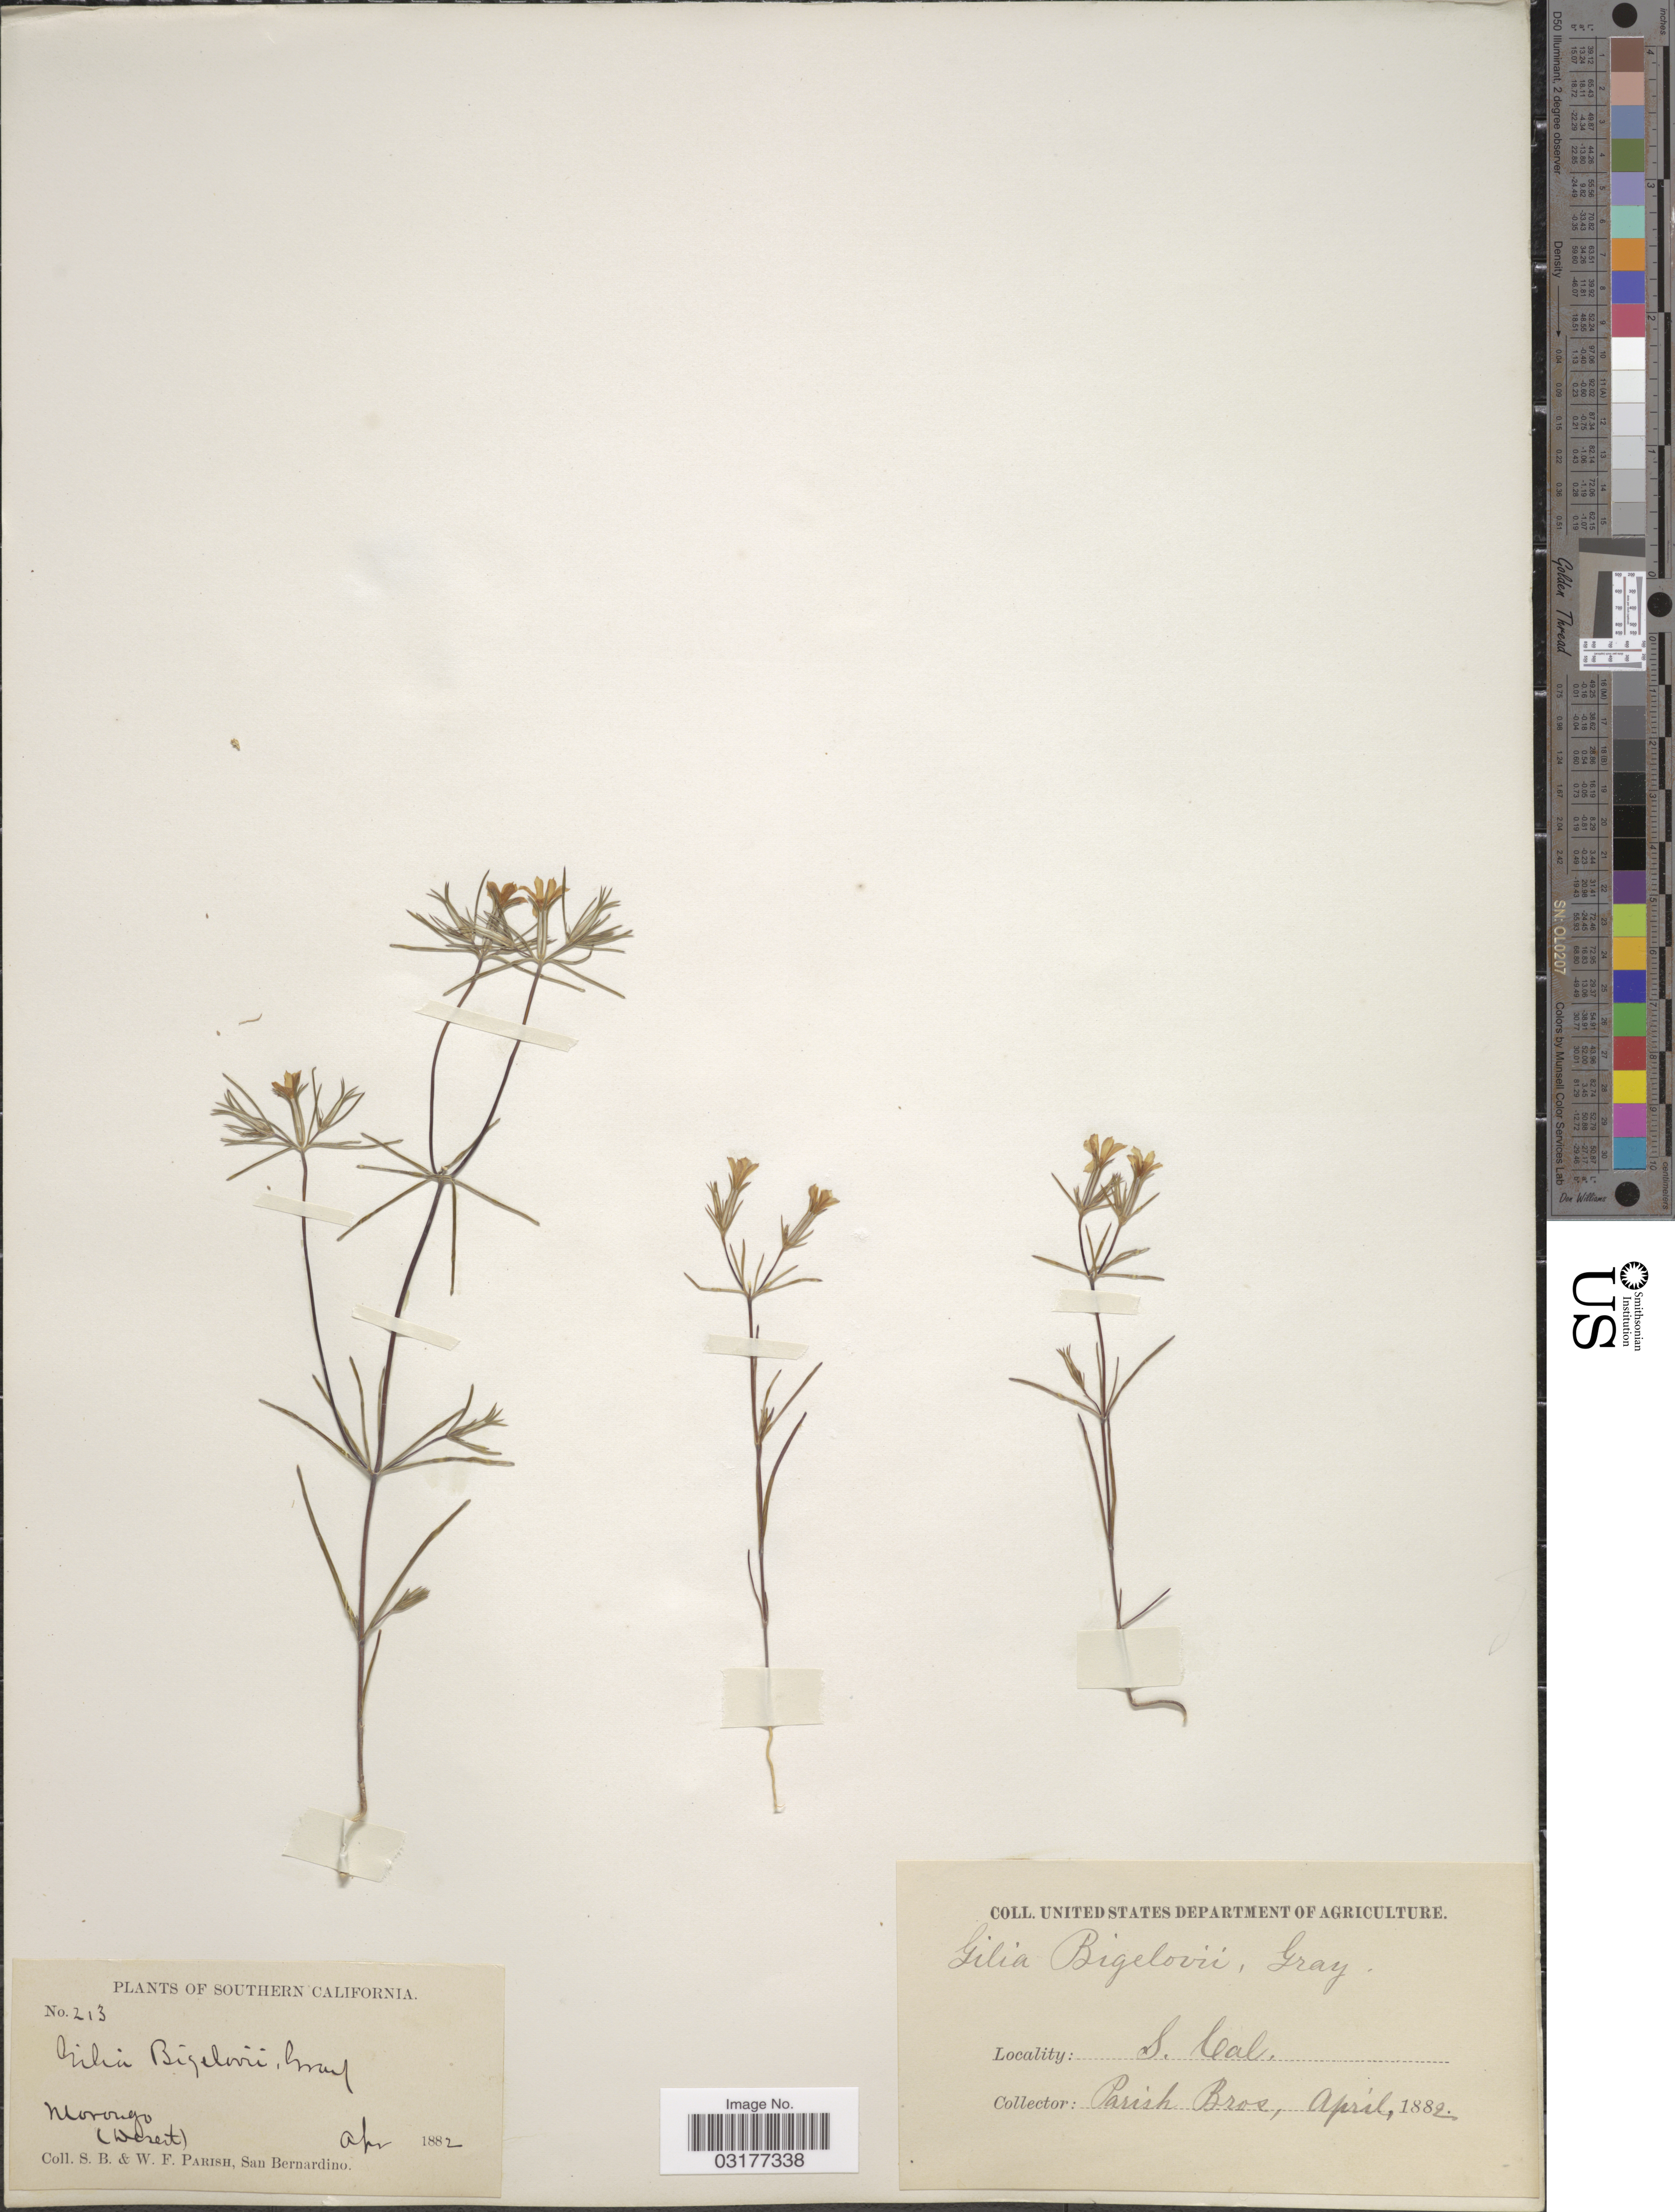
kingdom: Plantae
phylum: Tracheophyta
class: Magnoliopsida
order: Ericales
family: Polemoniaceae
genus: Linanthus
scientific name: Linanthus bigelovii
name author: (A. Gray) Greene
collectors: S. B. Parish & W. F. Parish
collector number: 213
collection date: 1882-04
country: United States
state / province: California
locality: Southern California. Morongo (Desert).